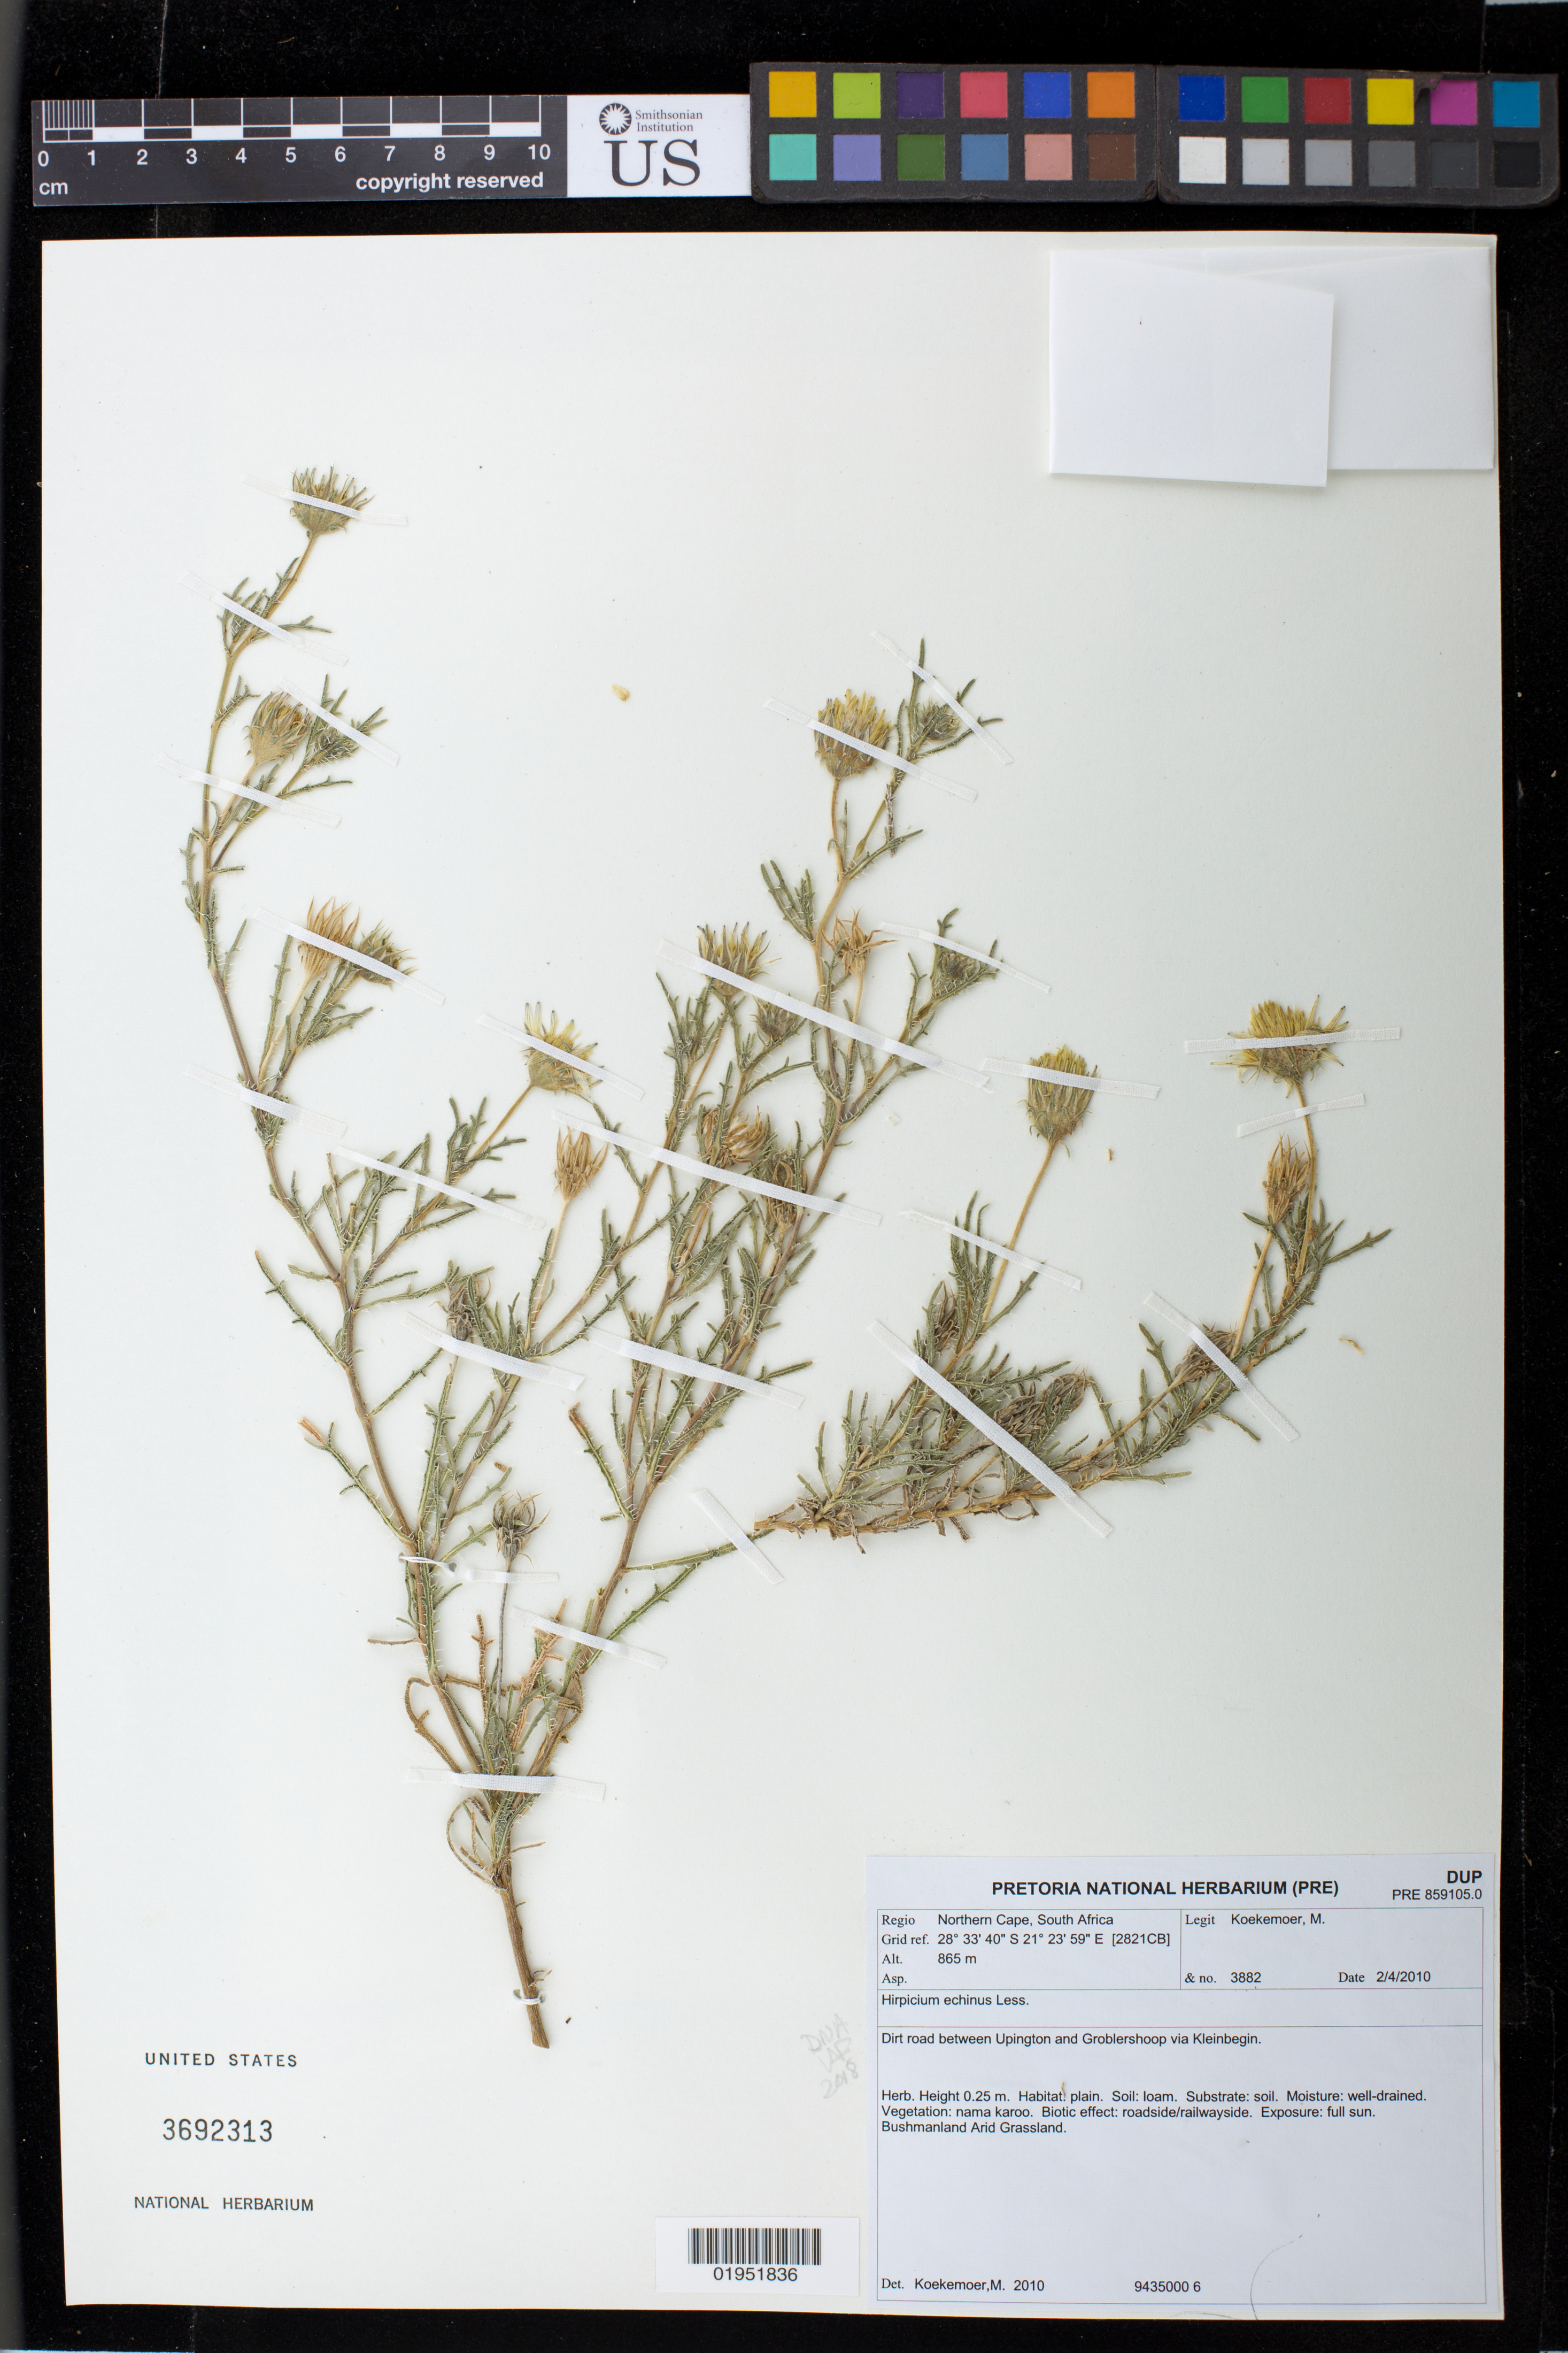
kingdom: Plantae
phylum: Tracheophyta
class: Magnoliopsida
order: Asterales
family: Asteraceae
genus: Hirpicium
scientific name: Hirpicium echinus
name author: Less.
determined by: Koekemoer, M.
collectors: M. Koekemoer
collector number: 3882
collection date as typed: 2 Apr 2010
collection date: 2010-04-02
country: South Africa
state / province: Northern Cape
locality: Dirt road between Upington and Groblershoop via Kleinbegin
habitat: Bashmanland Arid Grassland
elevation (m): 865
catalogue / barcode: US 3692313